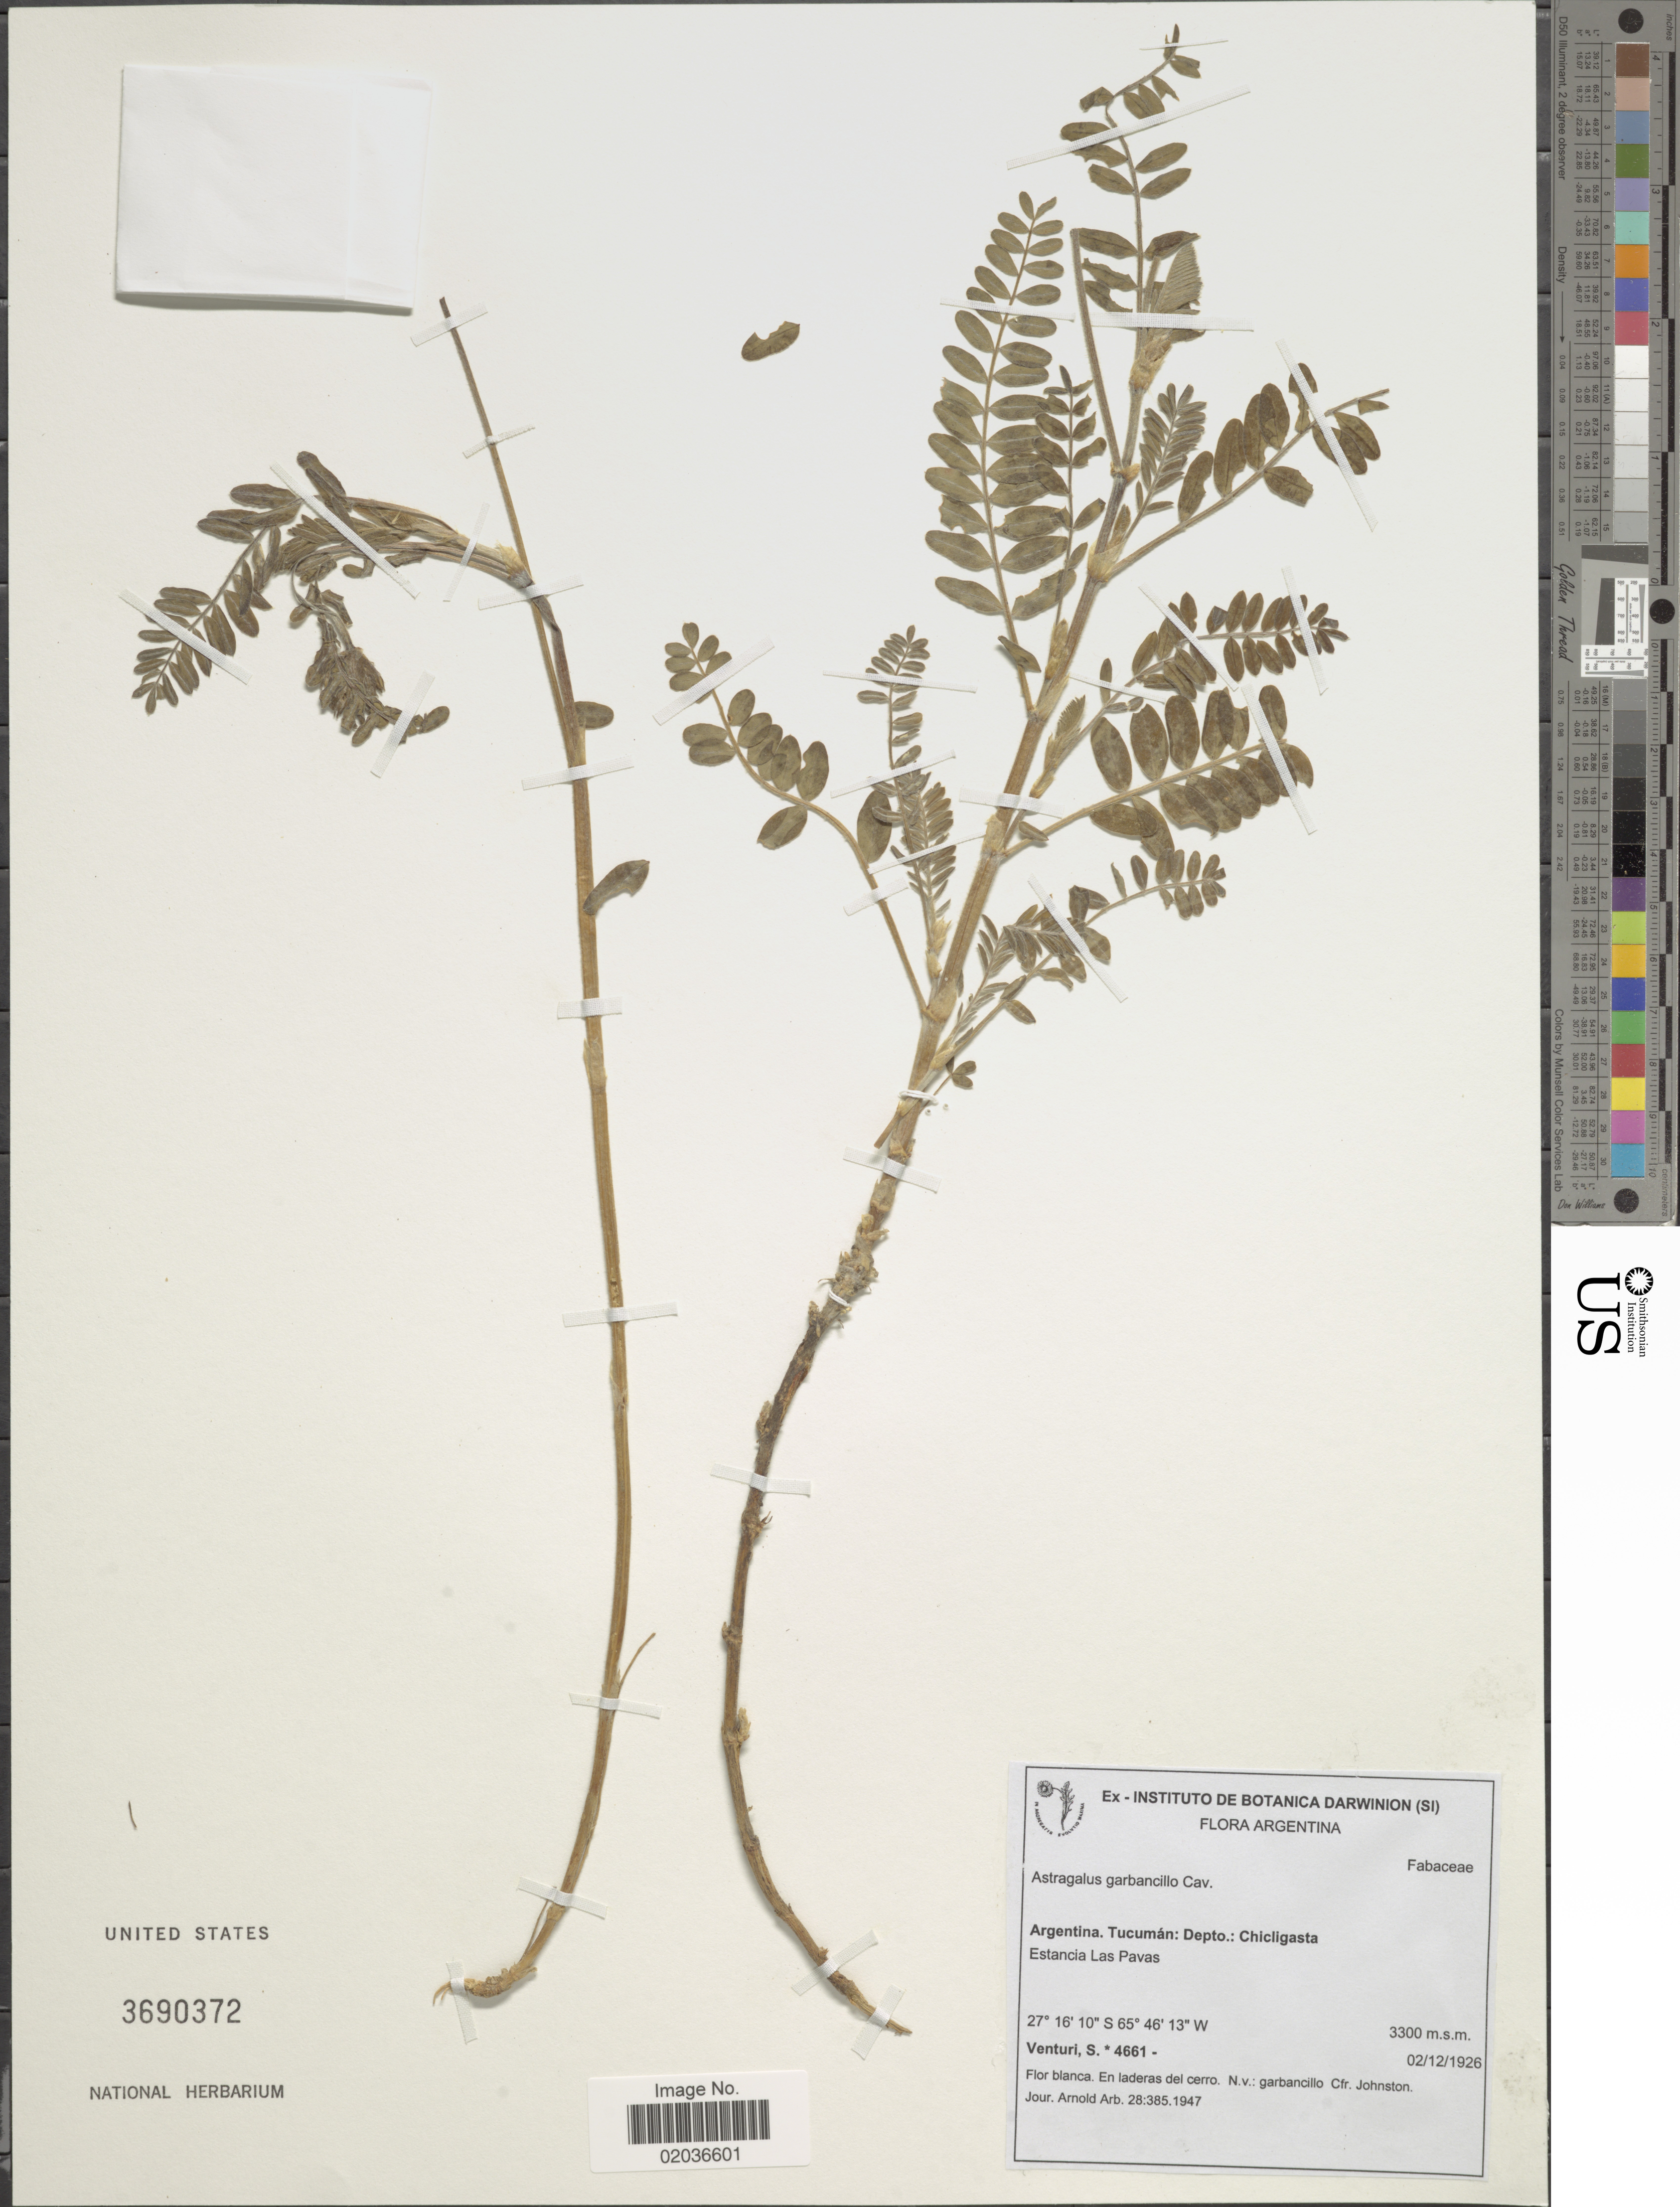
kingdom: Plantae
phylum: Tracheophyta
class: Magnoliopsida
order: Fabales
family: Fabaceae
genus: Astragalus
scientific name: Astragalus garbancillo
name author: Cav.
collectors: S. Venturi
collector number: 4661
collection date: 1926-12-02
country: Argentina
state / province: Tucuman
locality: Depto.: Chicligasta. Estancia Las Pavas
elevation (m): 3300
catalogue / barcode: US 3690372